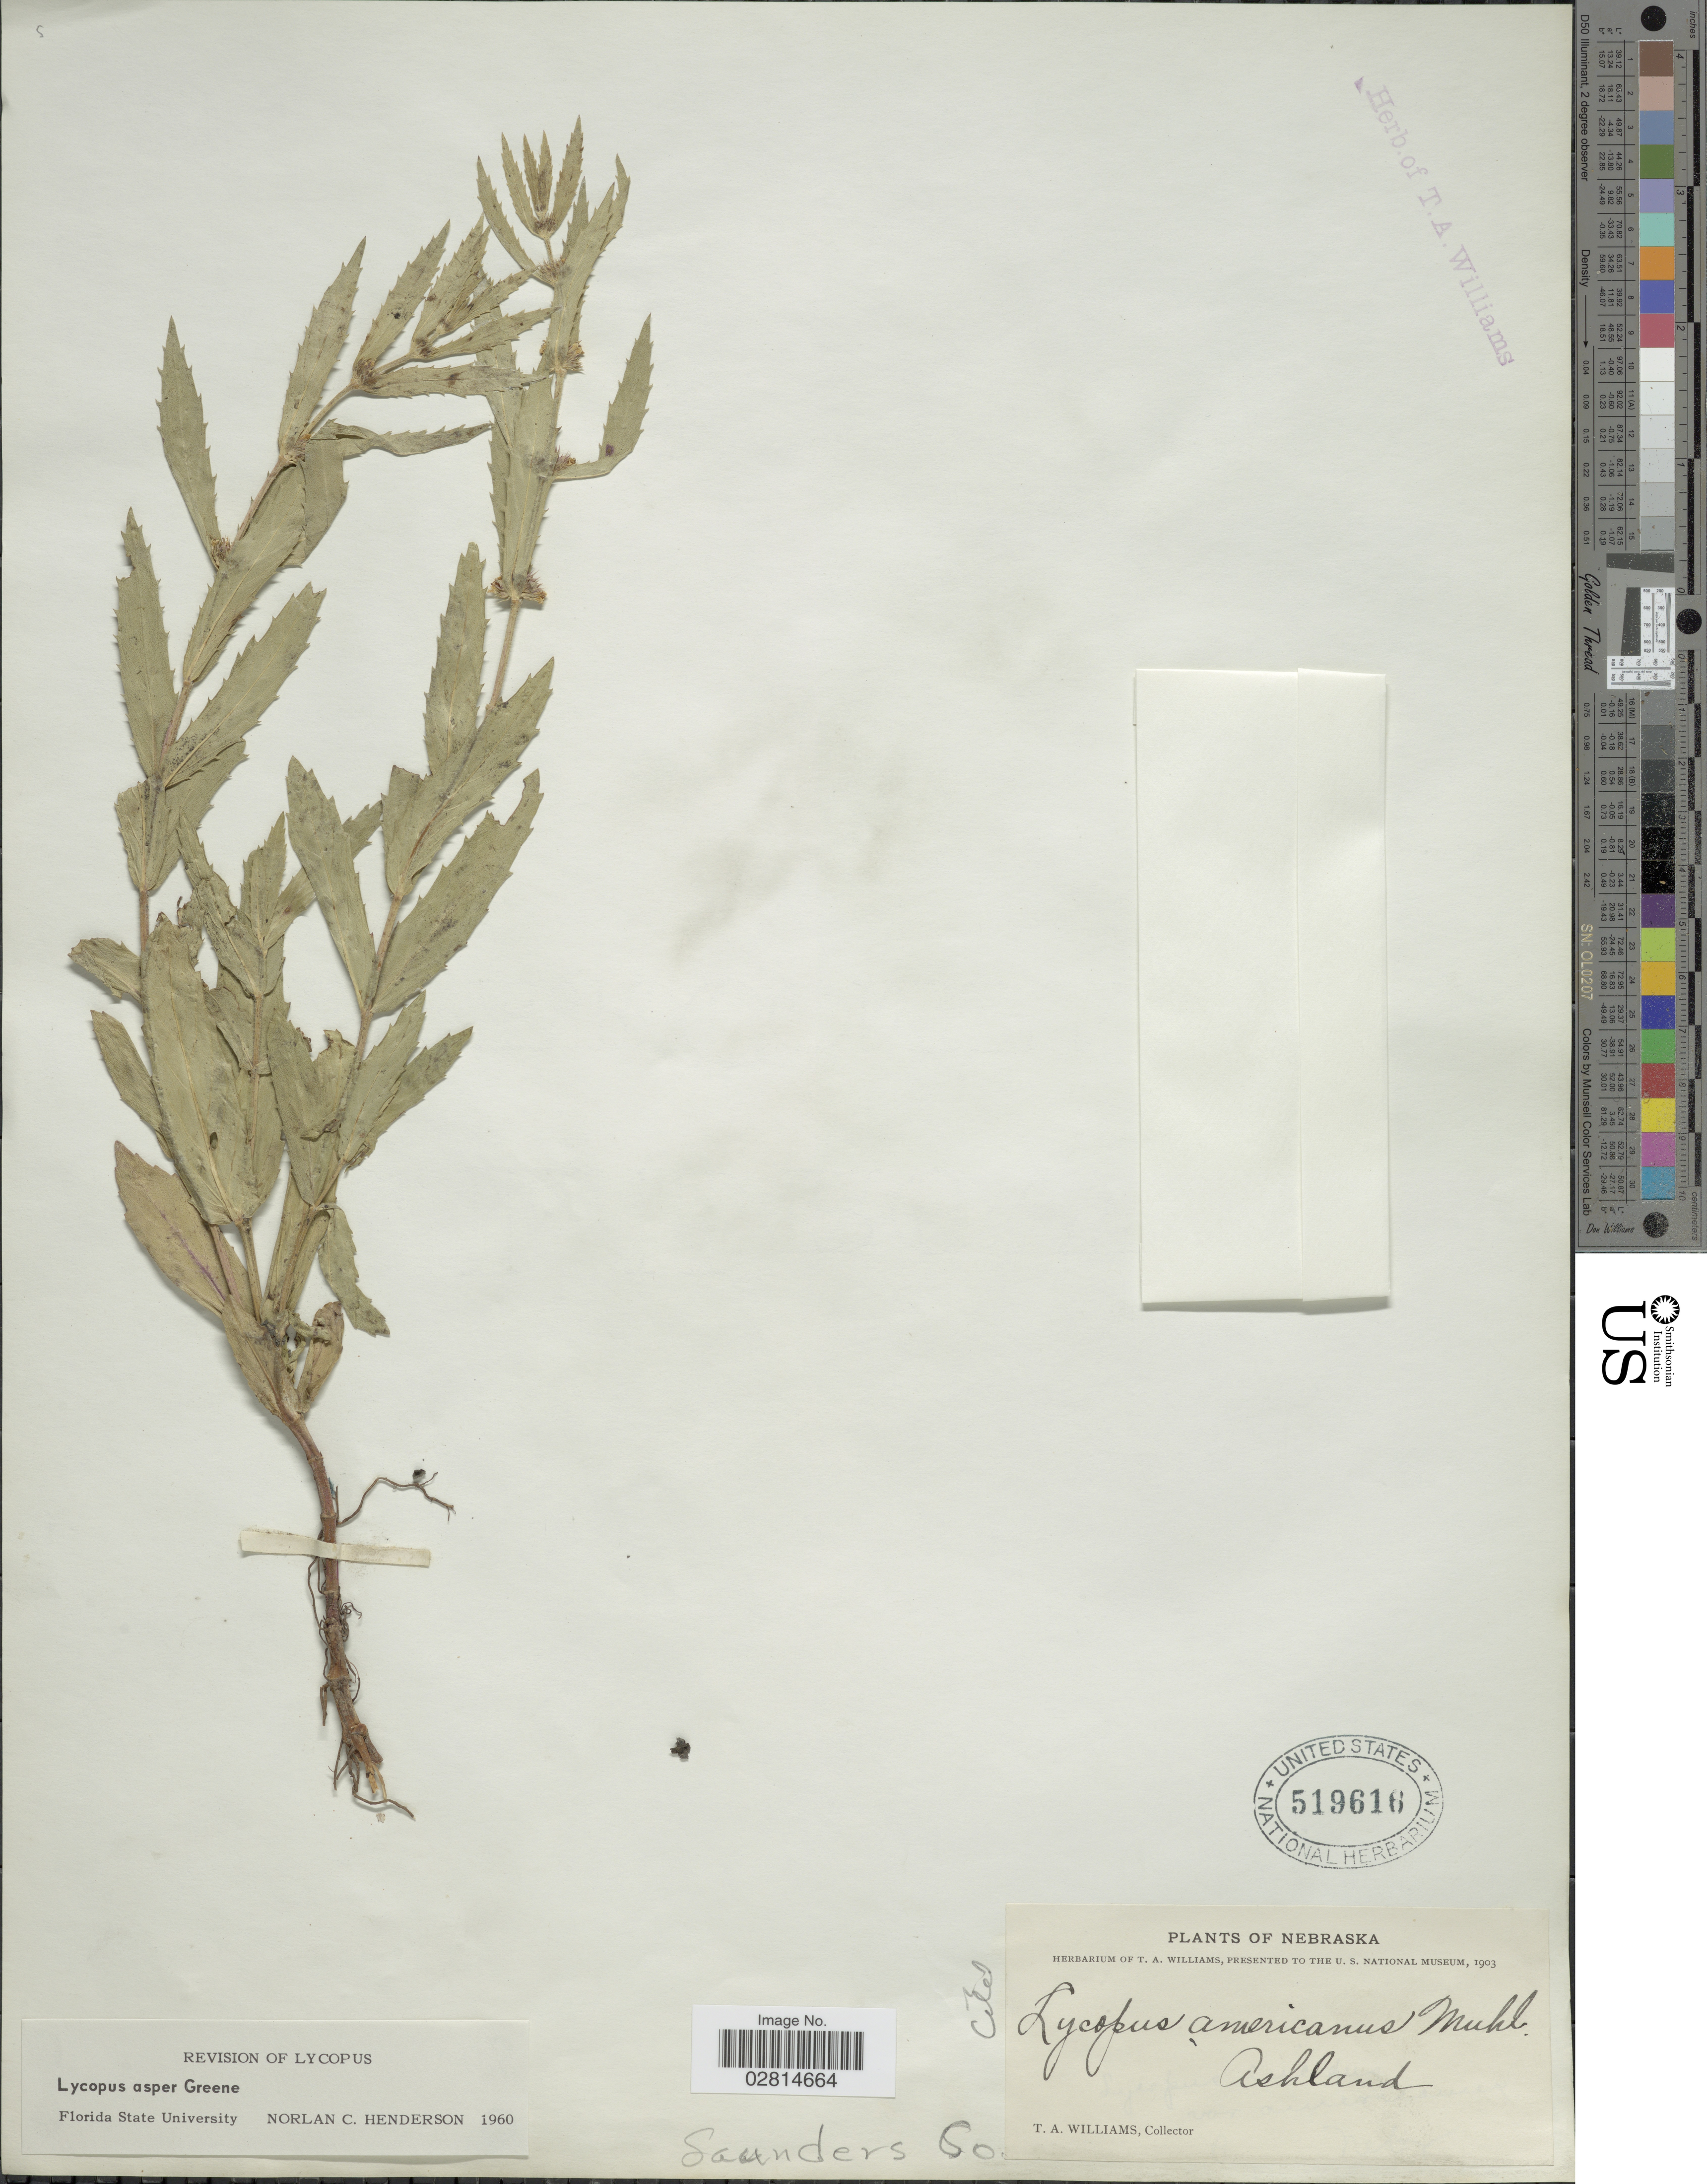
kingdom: Plantae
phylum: Tracheophyta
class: Magnoliopsida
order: Lamiales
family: Lamiaceae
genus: Lycopus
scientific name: Lycopus asper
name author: Greene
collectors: T. A. Williams (herbarium)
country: United States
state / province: Nebraska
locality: Ashland. Saunders Co.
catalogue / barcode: US 519616